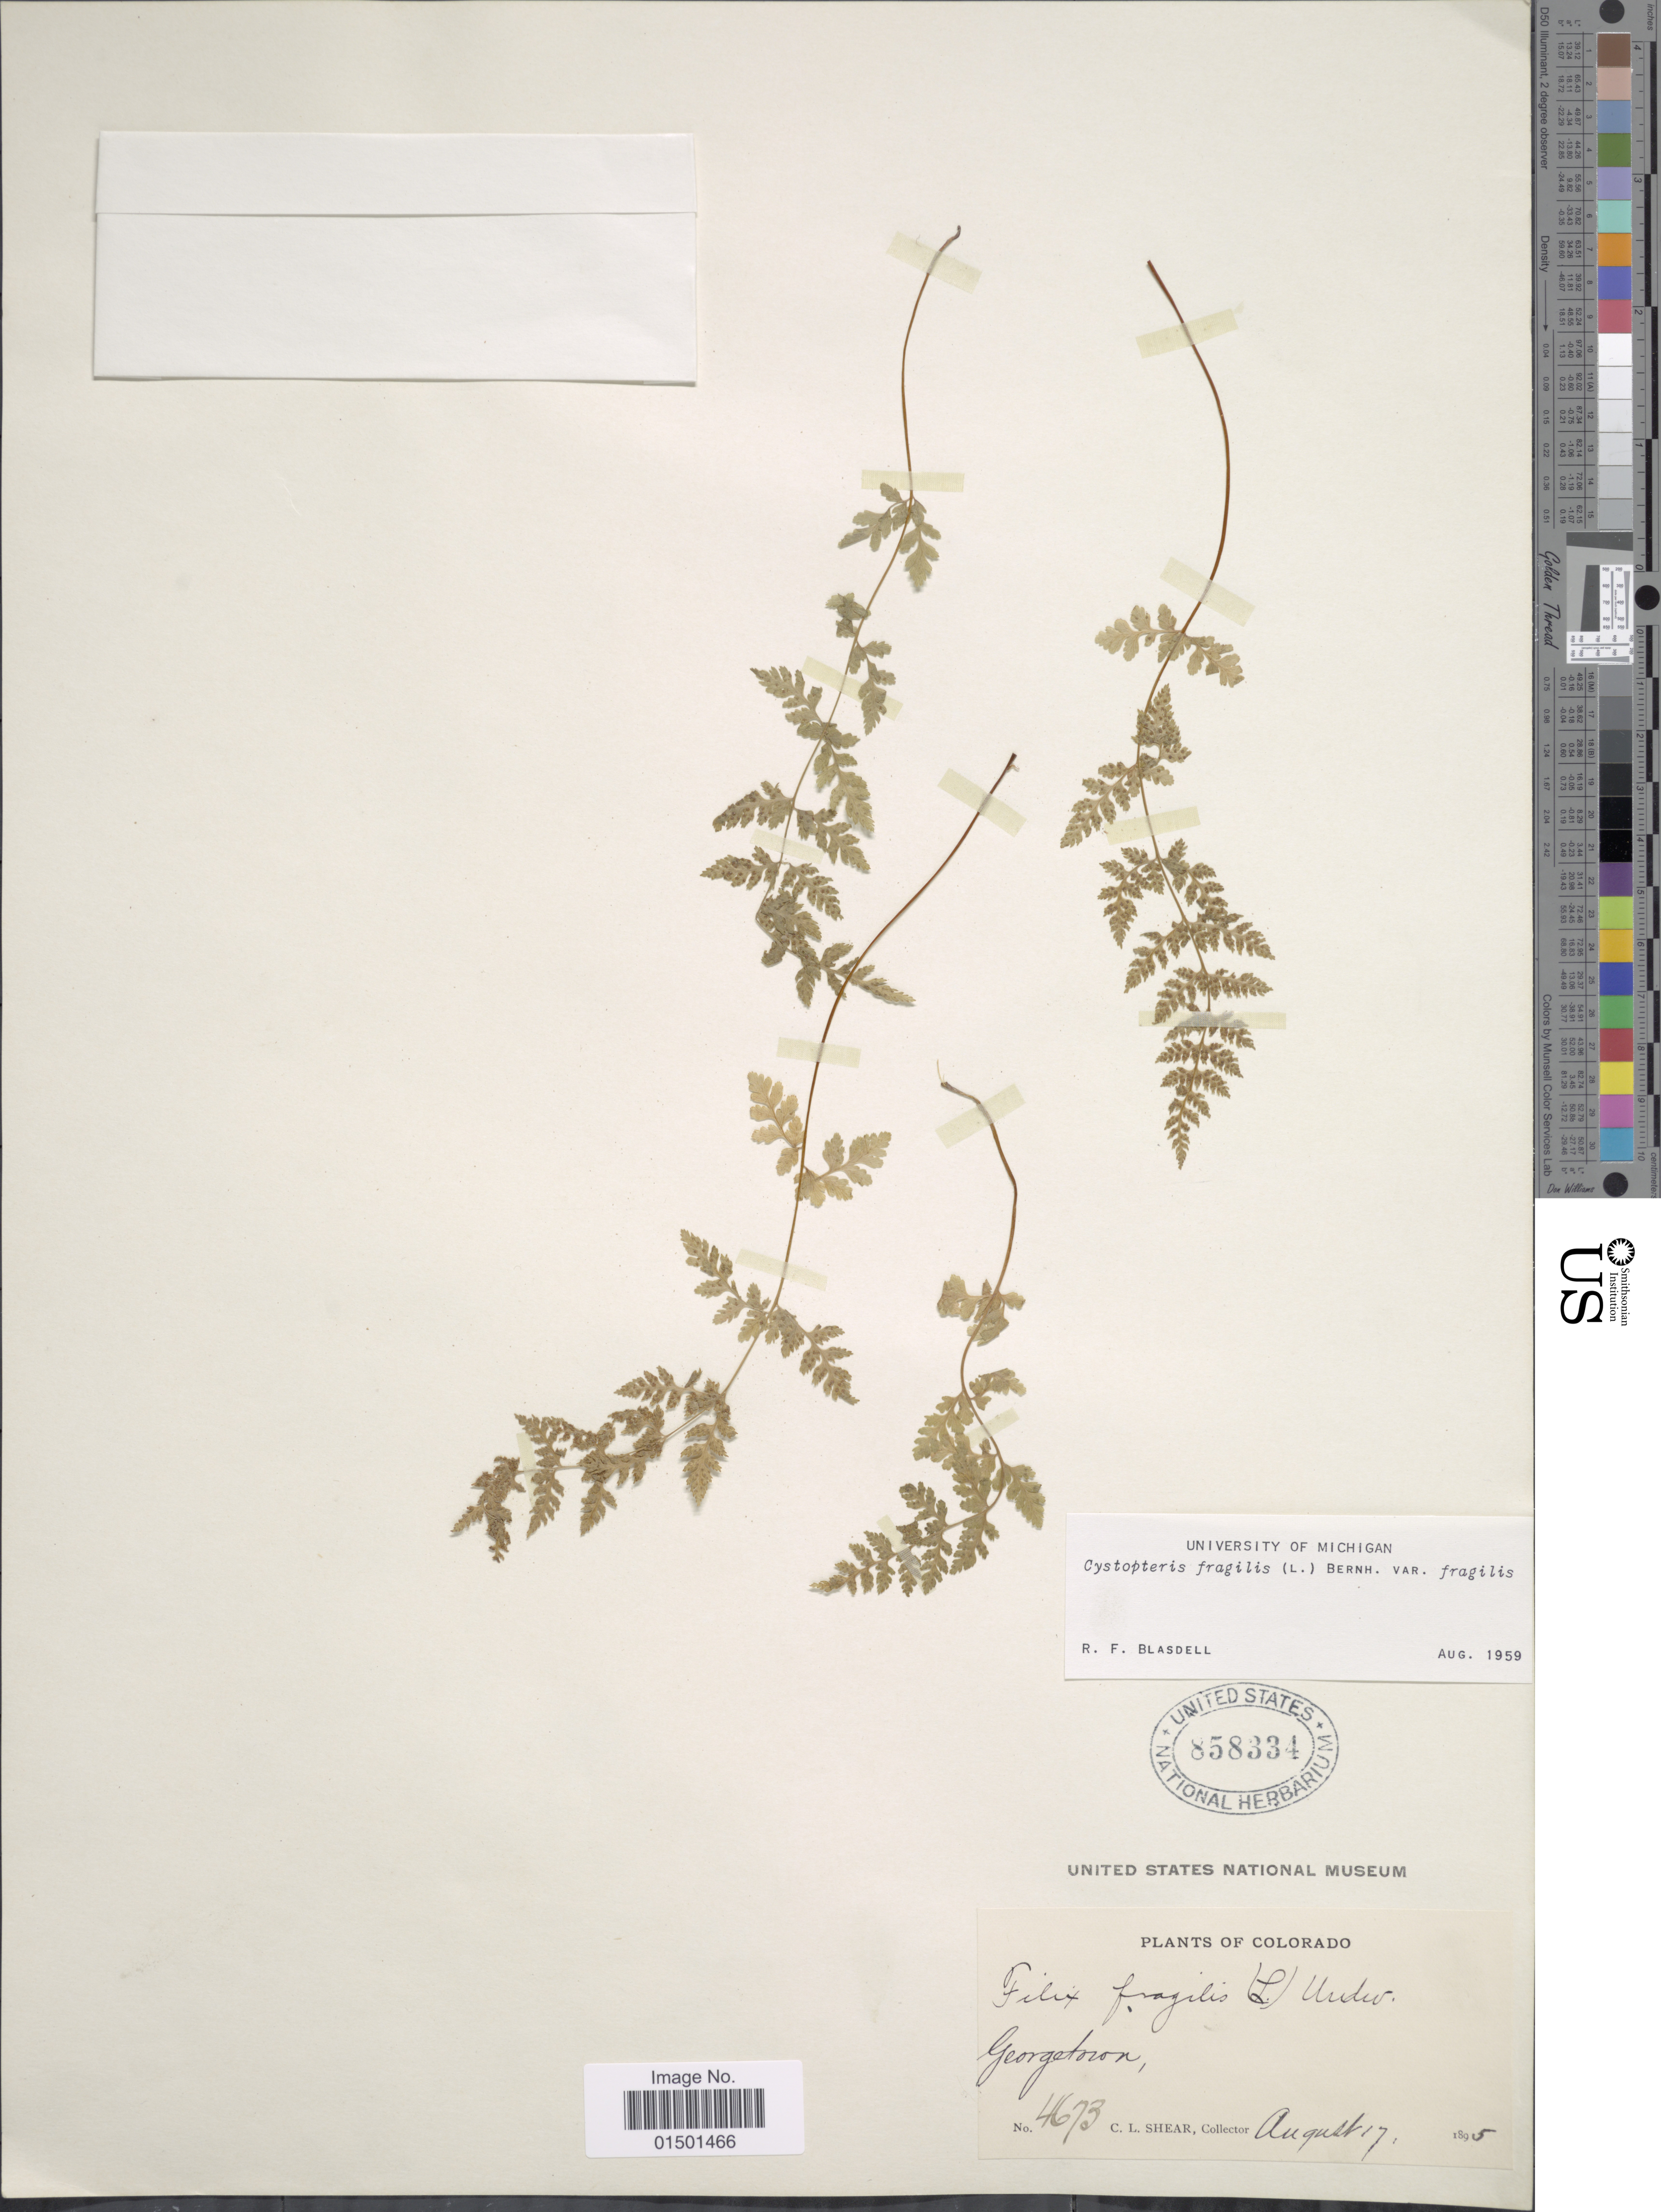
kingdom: Plantae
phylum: Tracheophyta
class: Polypodiopsida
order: Polypodiales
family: Cystopteridaceae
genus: Cystopteris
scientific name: Cystopteris fragilis var. fragilis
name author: (L.) Bernh.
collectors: C. L. Shear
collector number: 4673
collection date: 1895-08-17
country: United States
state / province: Colorado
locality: Georgetown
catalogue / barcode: US 858334